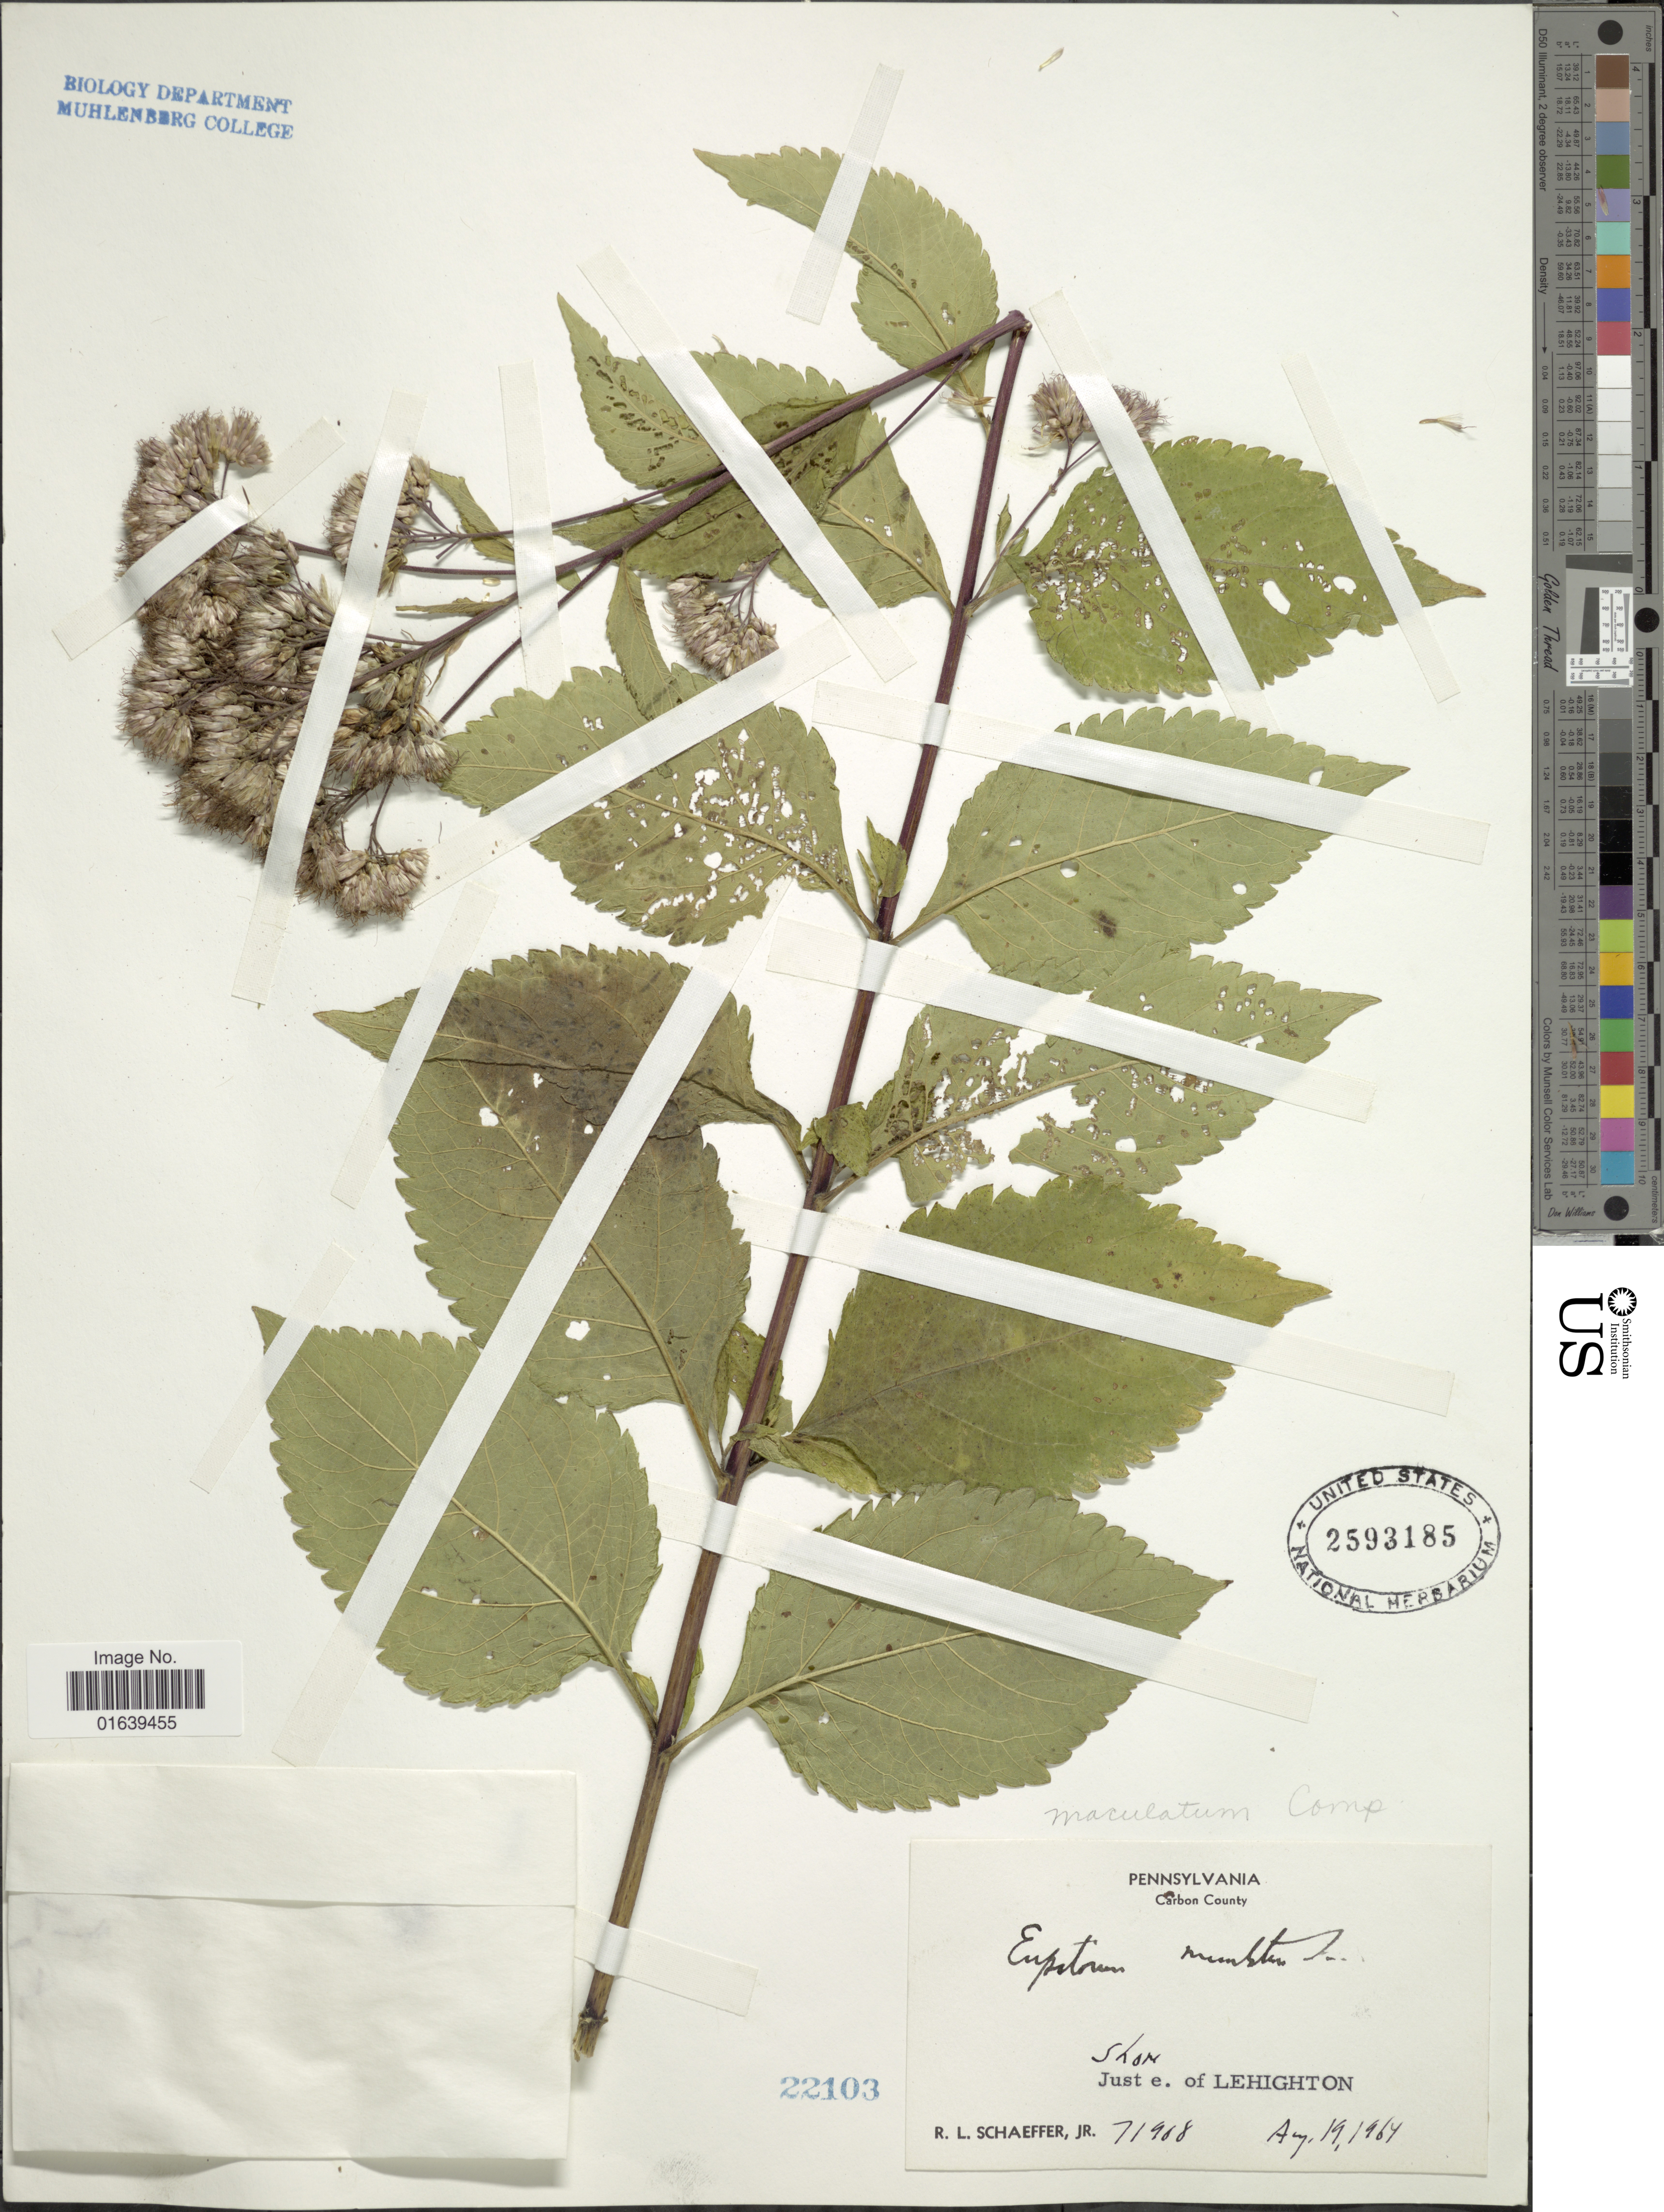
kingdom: Plantae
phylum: Tracheophyta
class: Magnoliopsida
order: Asterales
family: Asteraceae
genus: Eupatorium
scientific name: Eupatorium maculatum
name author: L.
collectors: R. L. Schaeffer Jr.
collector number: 71988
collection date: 1964-08-19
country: United States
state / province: Pennsylvania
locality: Carbon County, Shon, Just e. Lehighton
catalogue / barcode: US 2593185